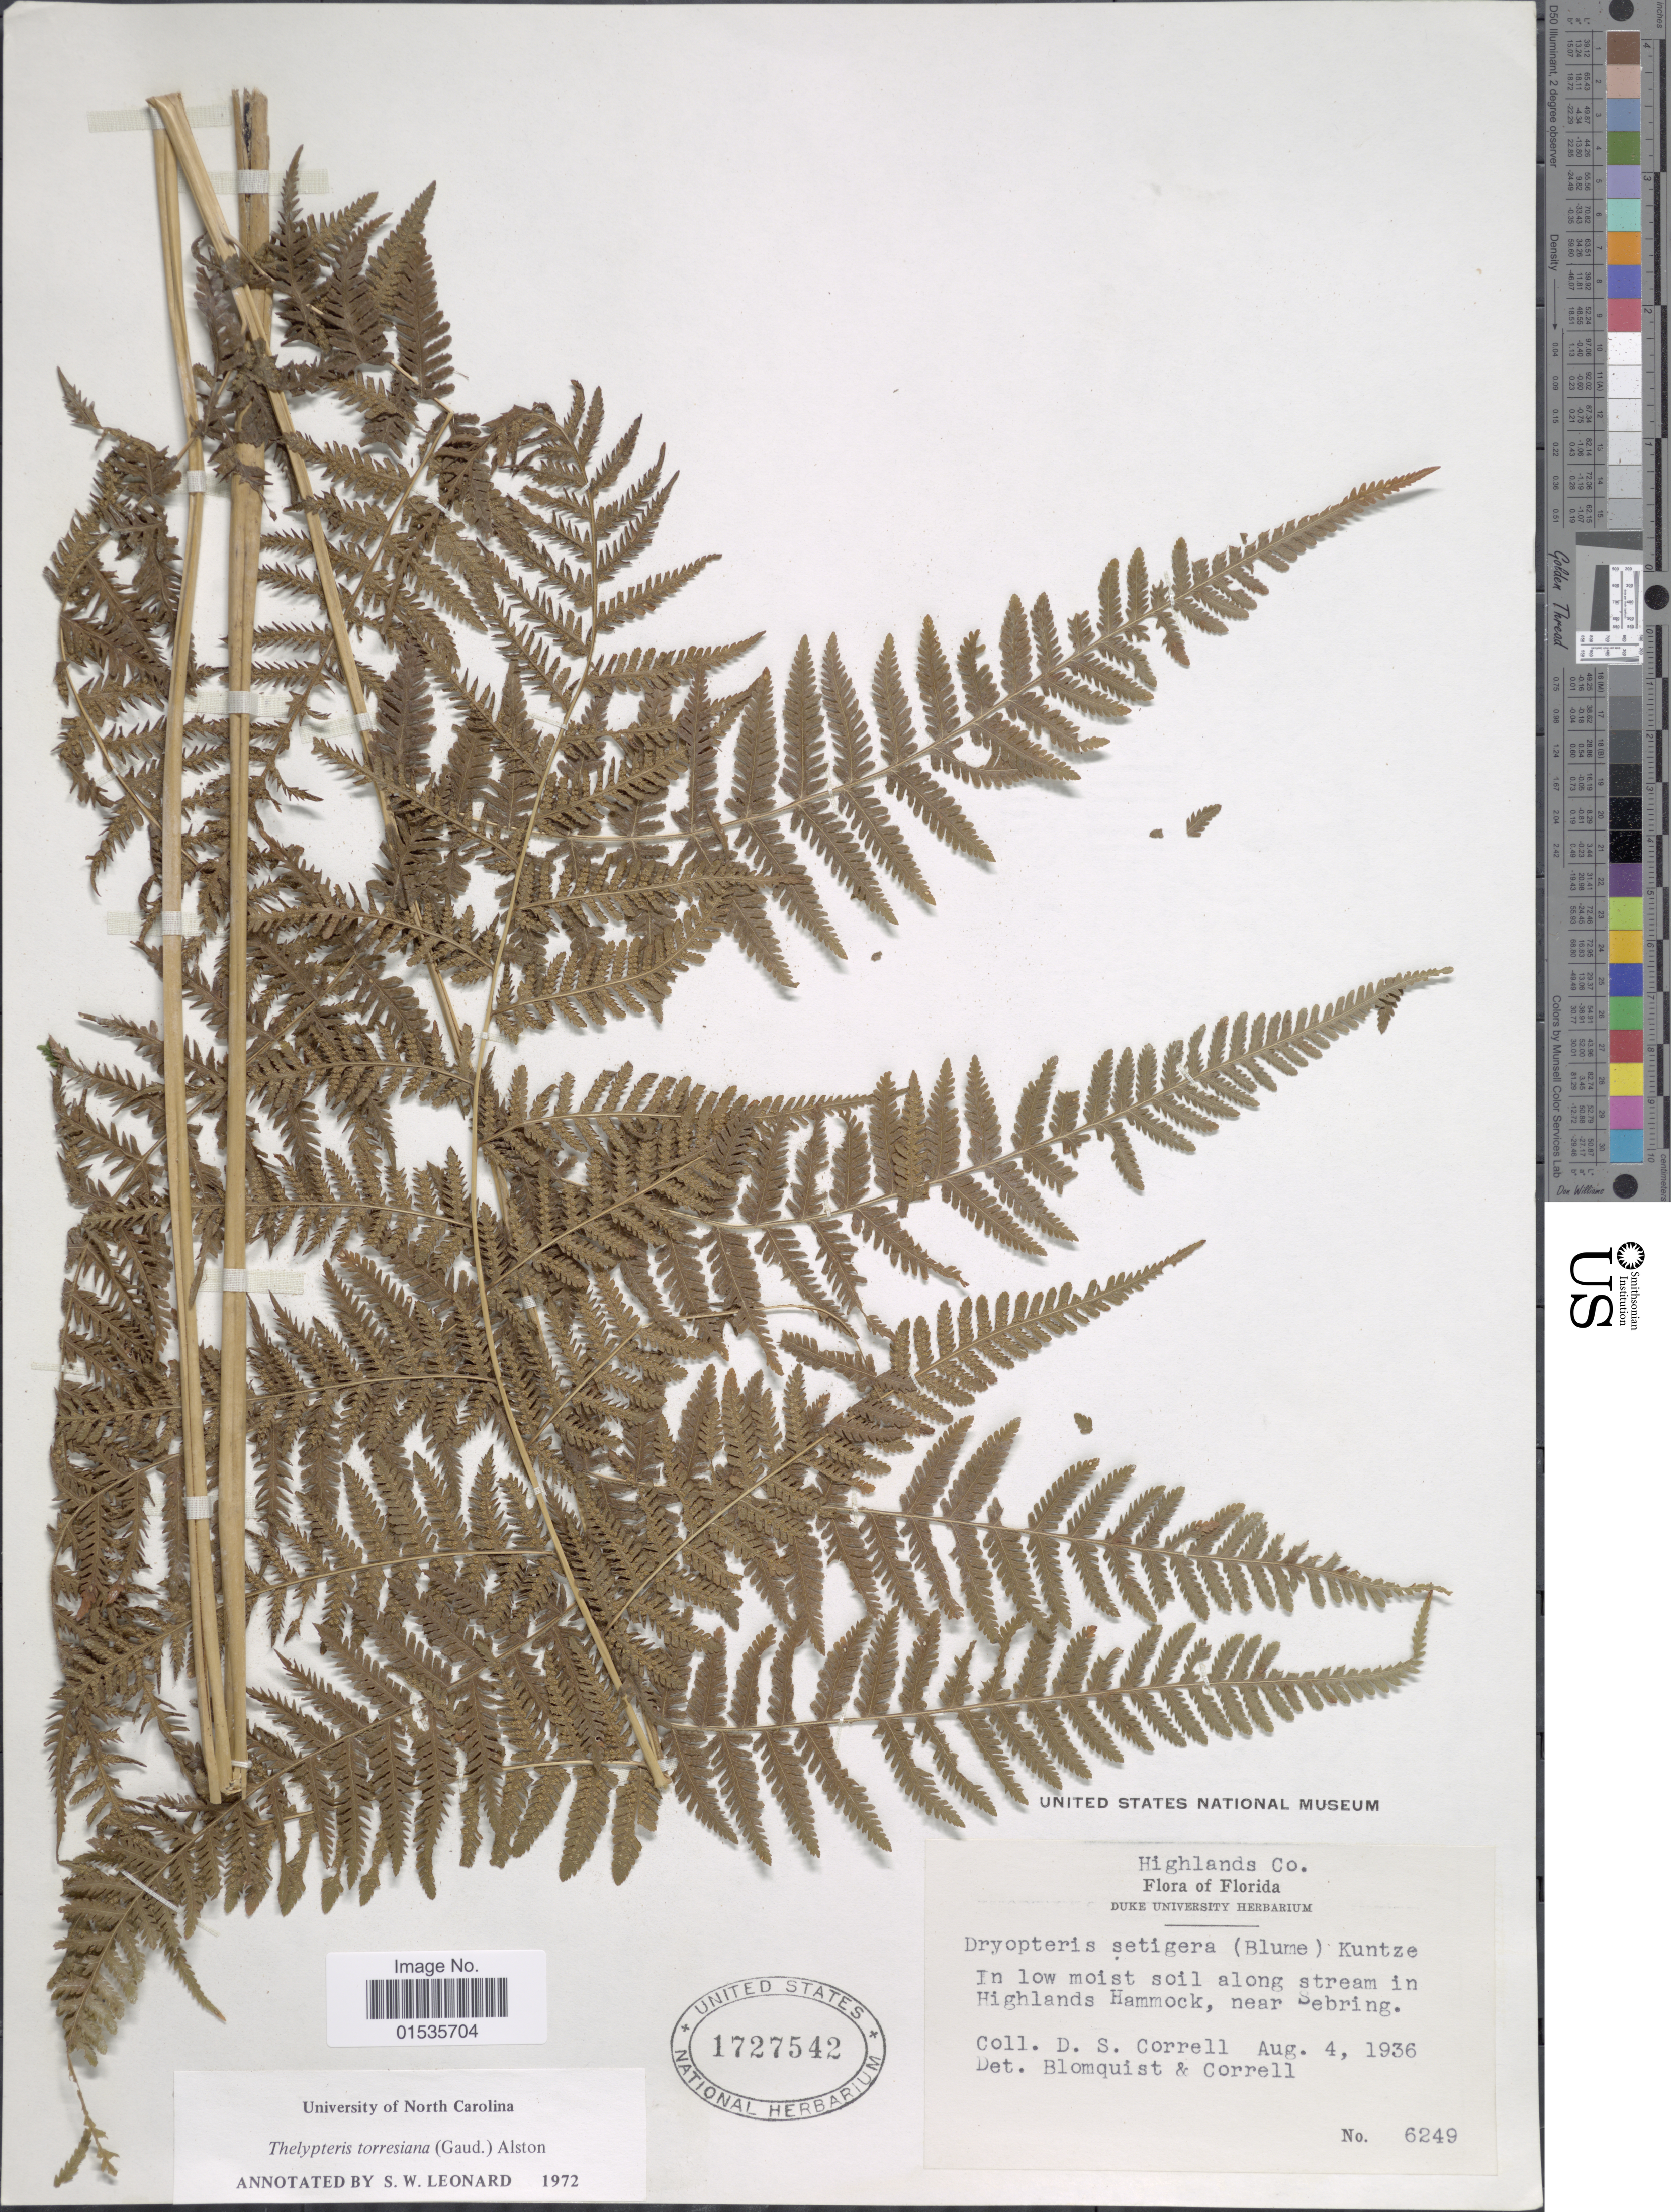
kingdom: Plantae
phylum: Tracheophyta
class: Polypodiopsida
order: Polypodiales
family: Thelypteridaceae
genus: Macrothelypteris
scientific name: Macrothelypteris torresiana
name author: (Gaudich.) Ching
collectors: D. S. Correll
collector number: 6249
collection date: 1936-08-04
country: United States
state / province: Florida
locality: Highlands Co. Florida. Along stream in Highlands Hammock, near Sebring.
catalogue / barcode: US 1727542